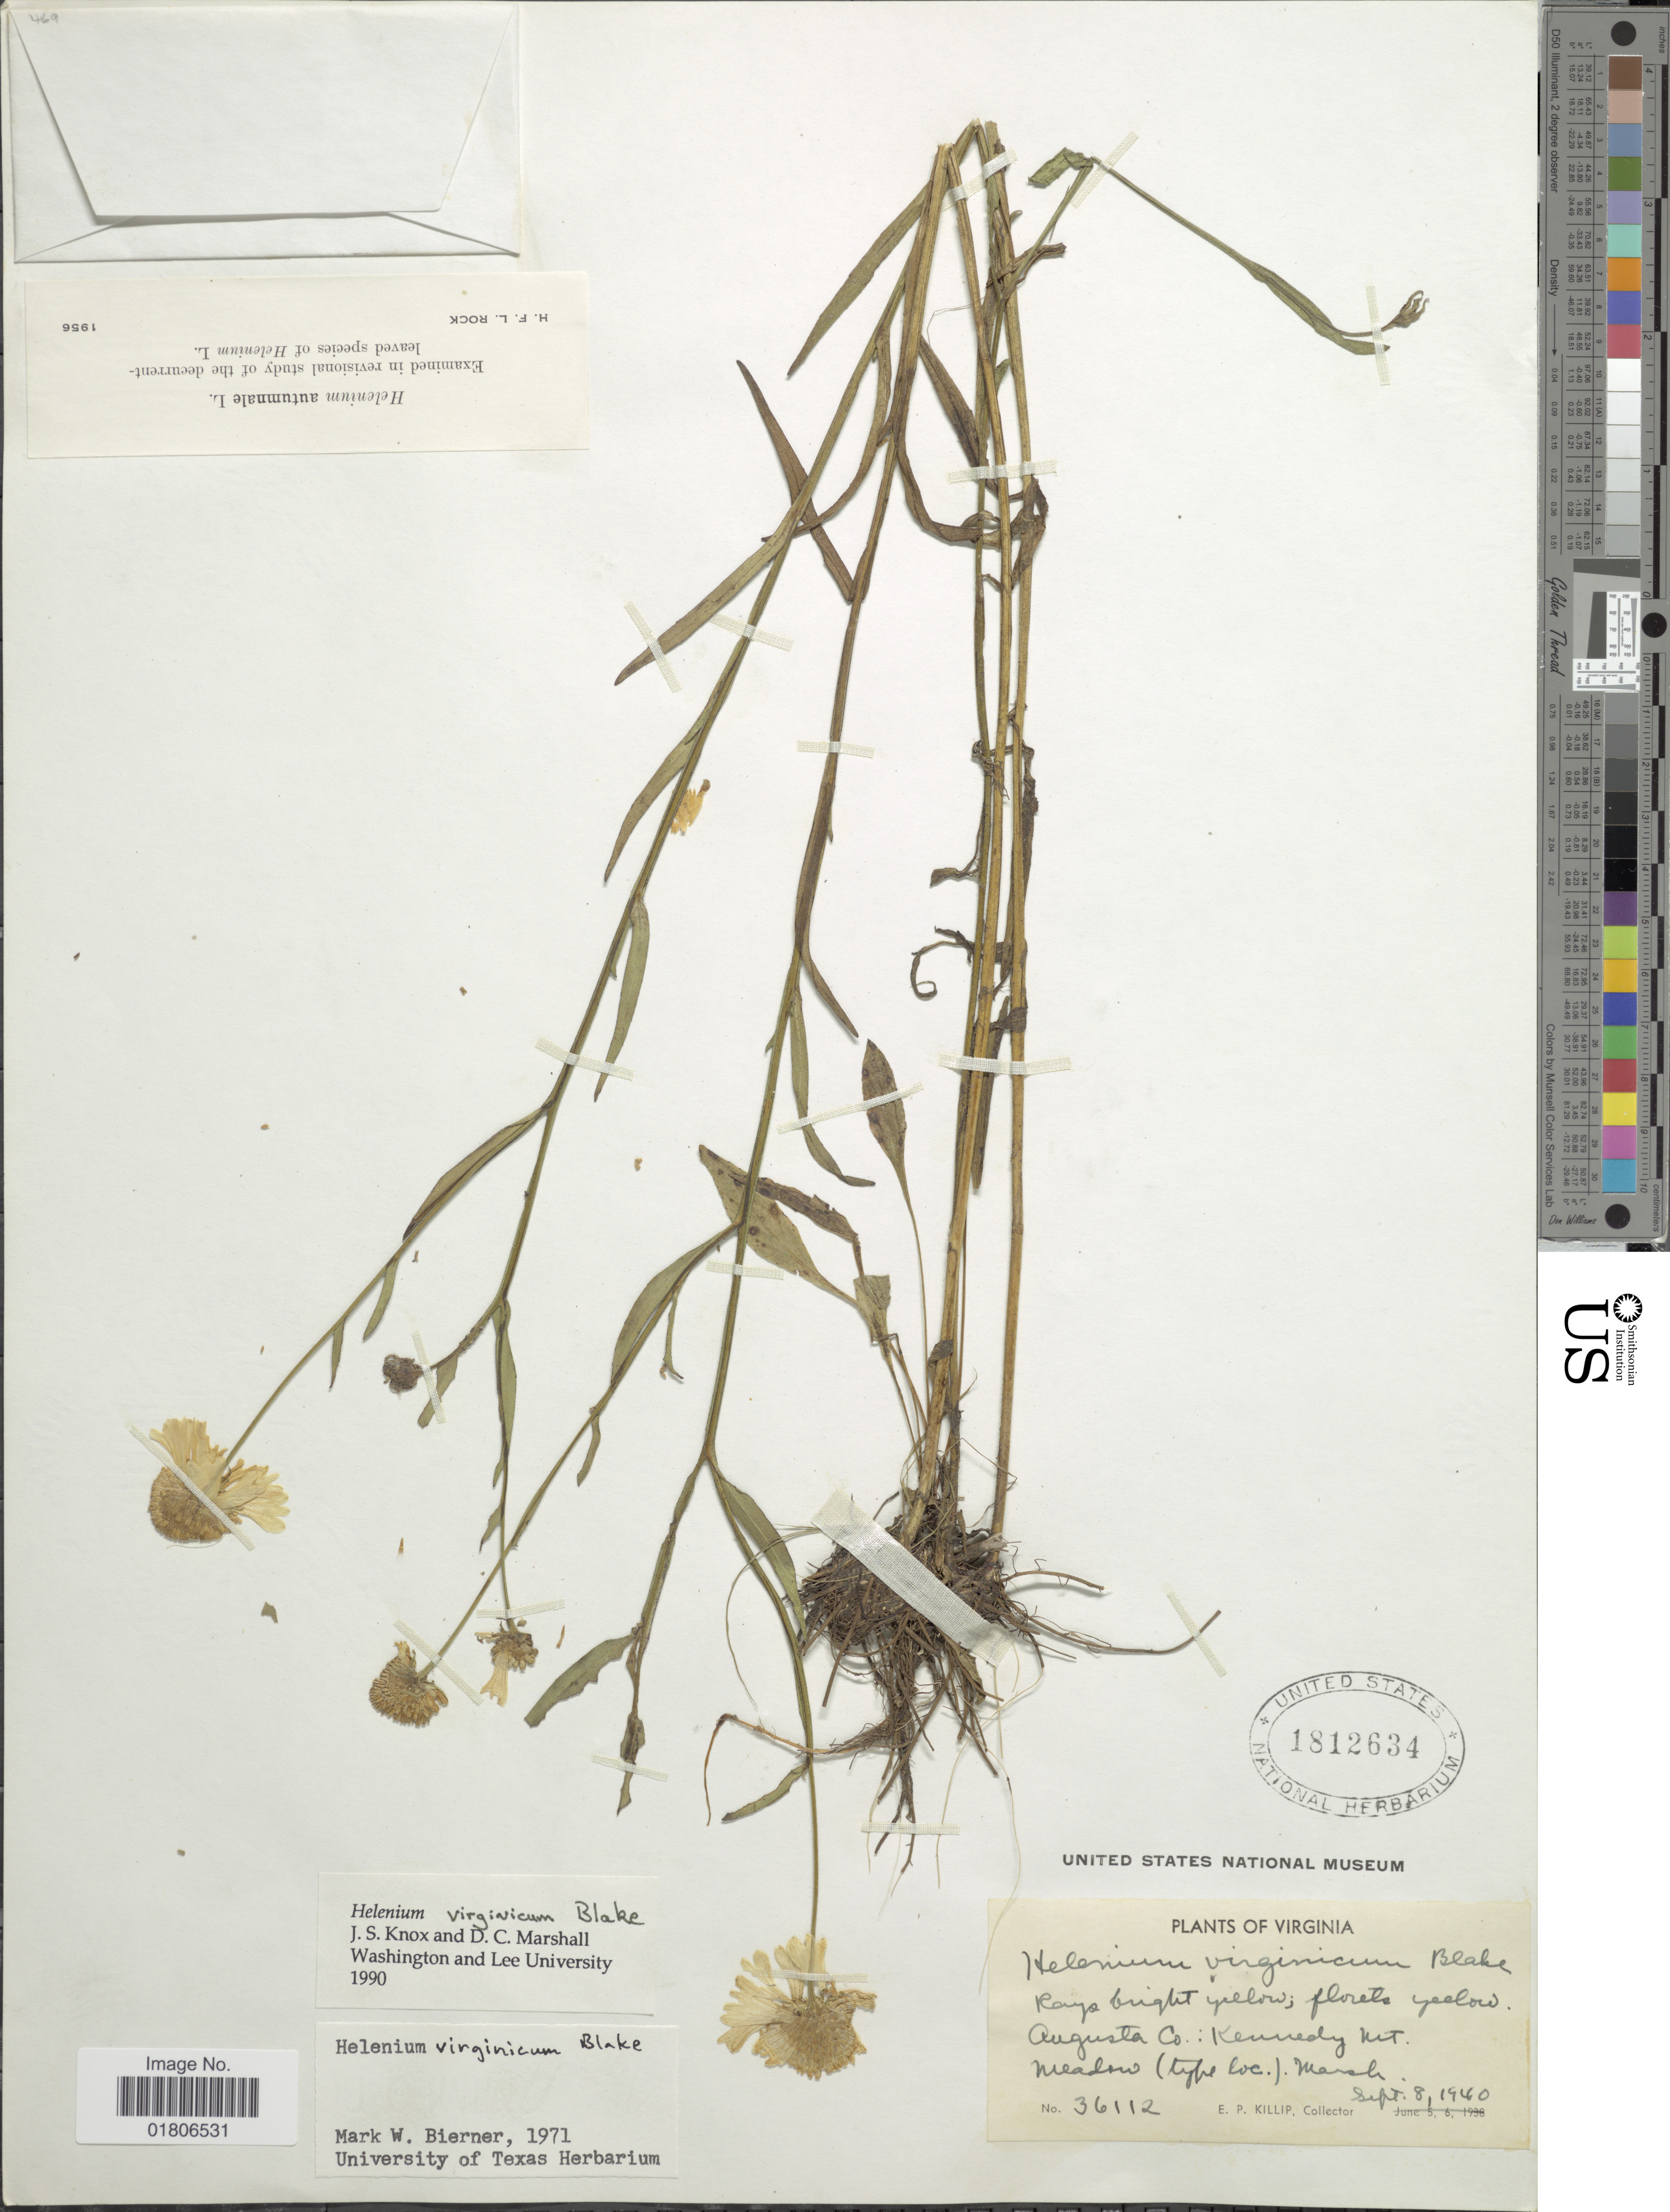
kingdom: Plantae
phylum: Tracheophyta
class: Magnoliopsida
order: Asterales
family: Asteraceae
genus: Helenium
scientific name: Helenium virginicum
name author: S.F. Blake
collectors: E. P. Killip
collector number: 36112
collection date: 1940-09-08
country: United States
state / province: Virginia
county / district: Augusta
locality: Augusta Co., Kennedy Mt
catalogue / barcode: US 1812634